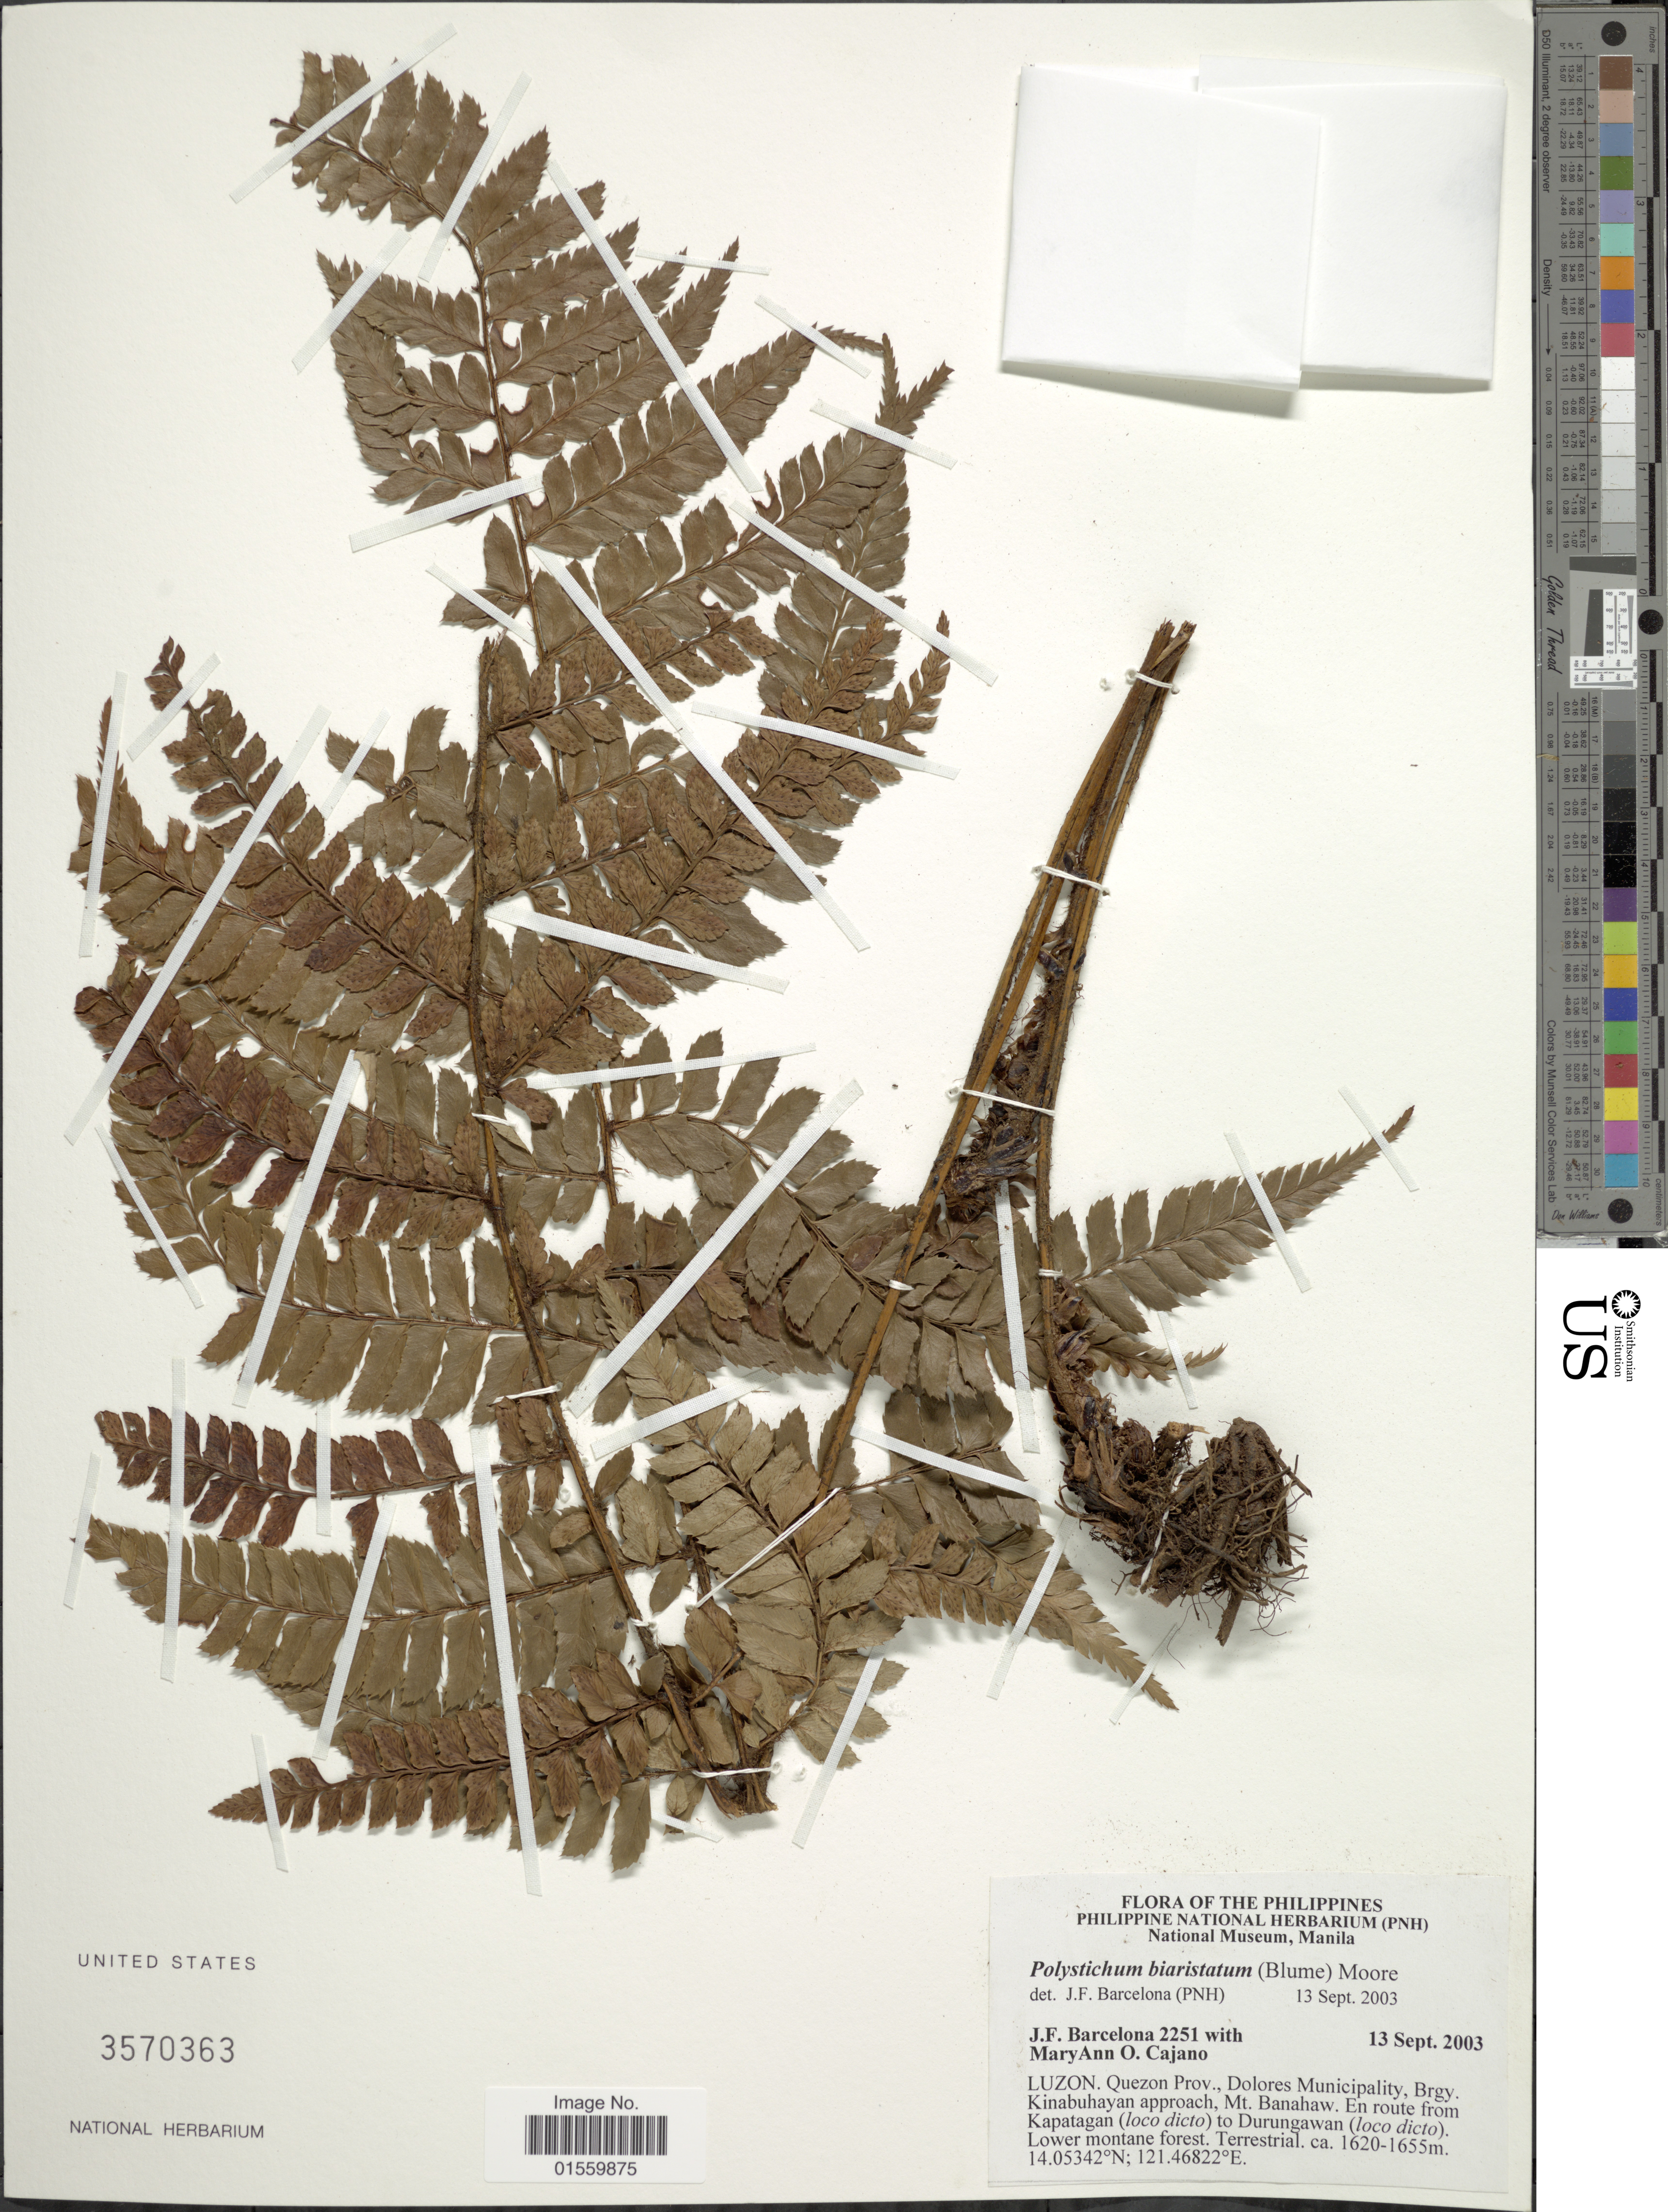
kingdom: Plantae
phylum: Tracheophyta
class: Polypodiopsida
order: Polypodiales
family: Dryopteridaceae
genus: Polystichum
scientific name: Polystichum biaristatum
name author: (Blume) T. Moore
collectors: J. F. Barcelona & M. Cajano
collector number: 2251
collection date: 2003-09-13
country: Philippines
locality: Luzon, Quezon Prov., Dolores Municipality, Brgy. Kinabuhayan approach, Mt. Banahaw, en route from Kapatagan (loco dicto) to Durungawan (loco dicto)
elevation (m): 1620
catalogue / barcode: US 3570363